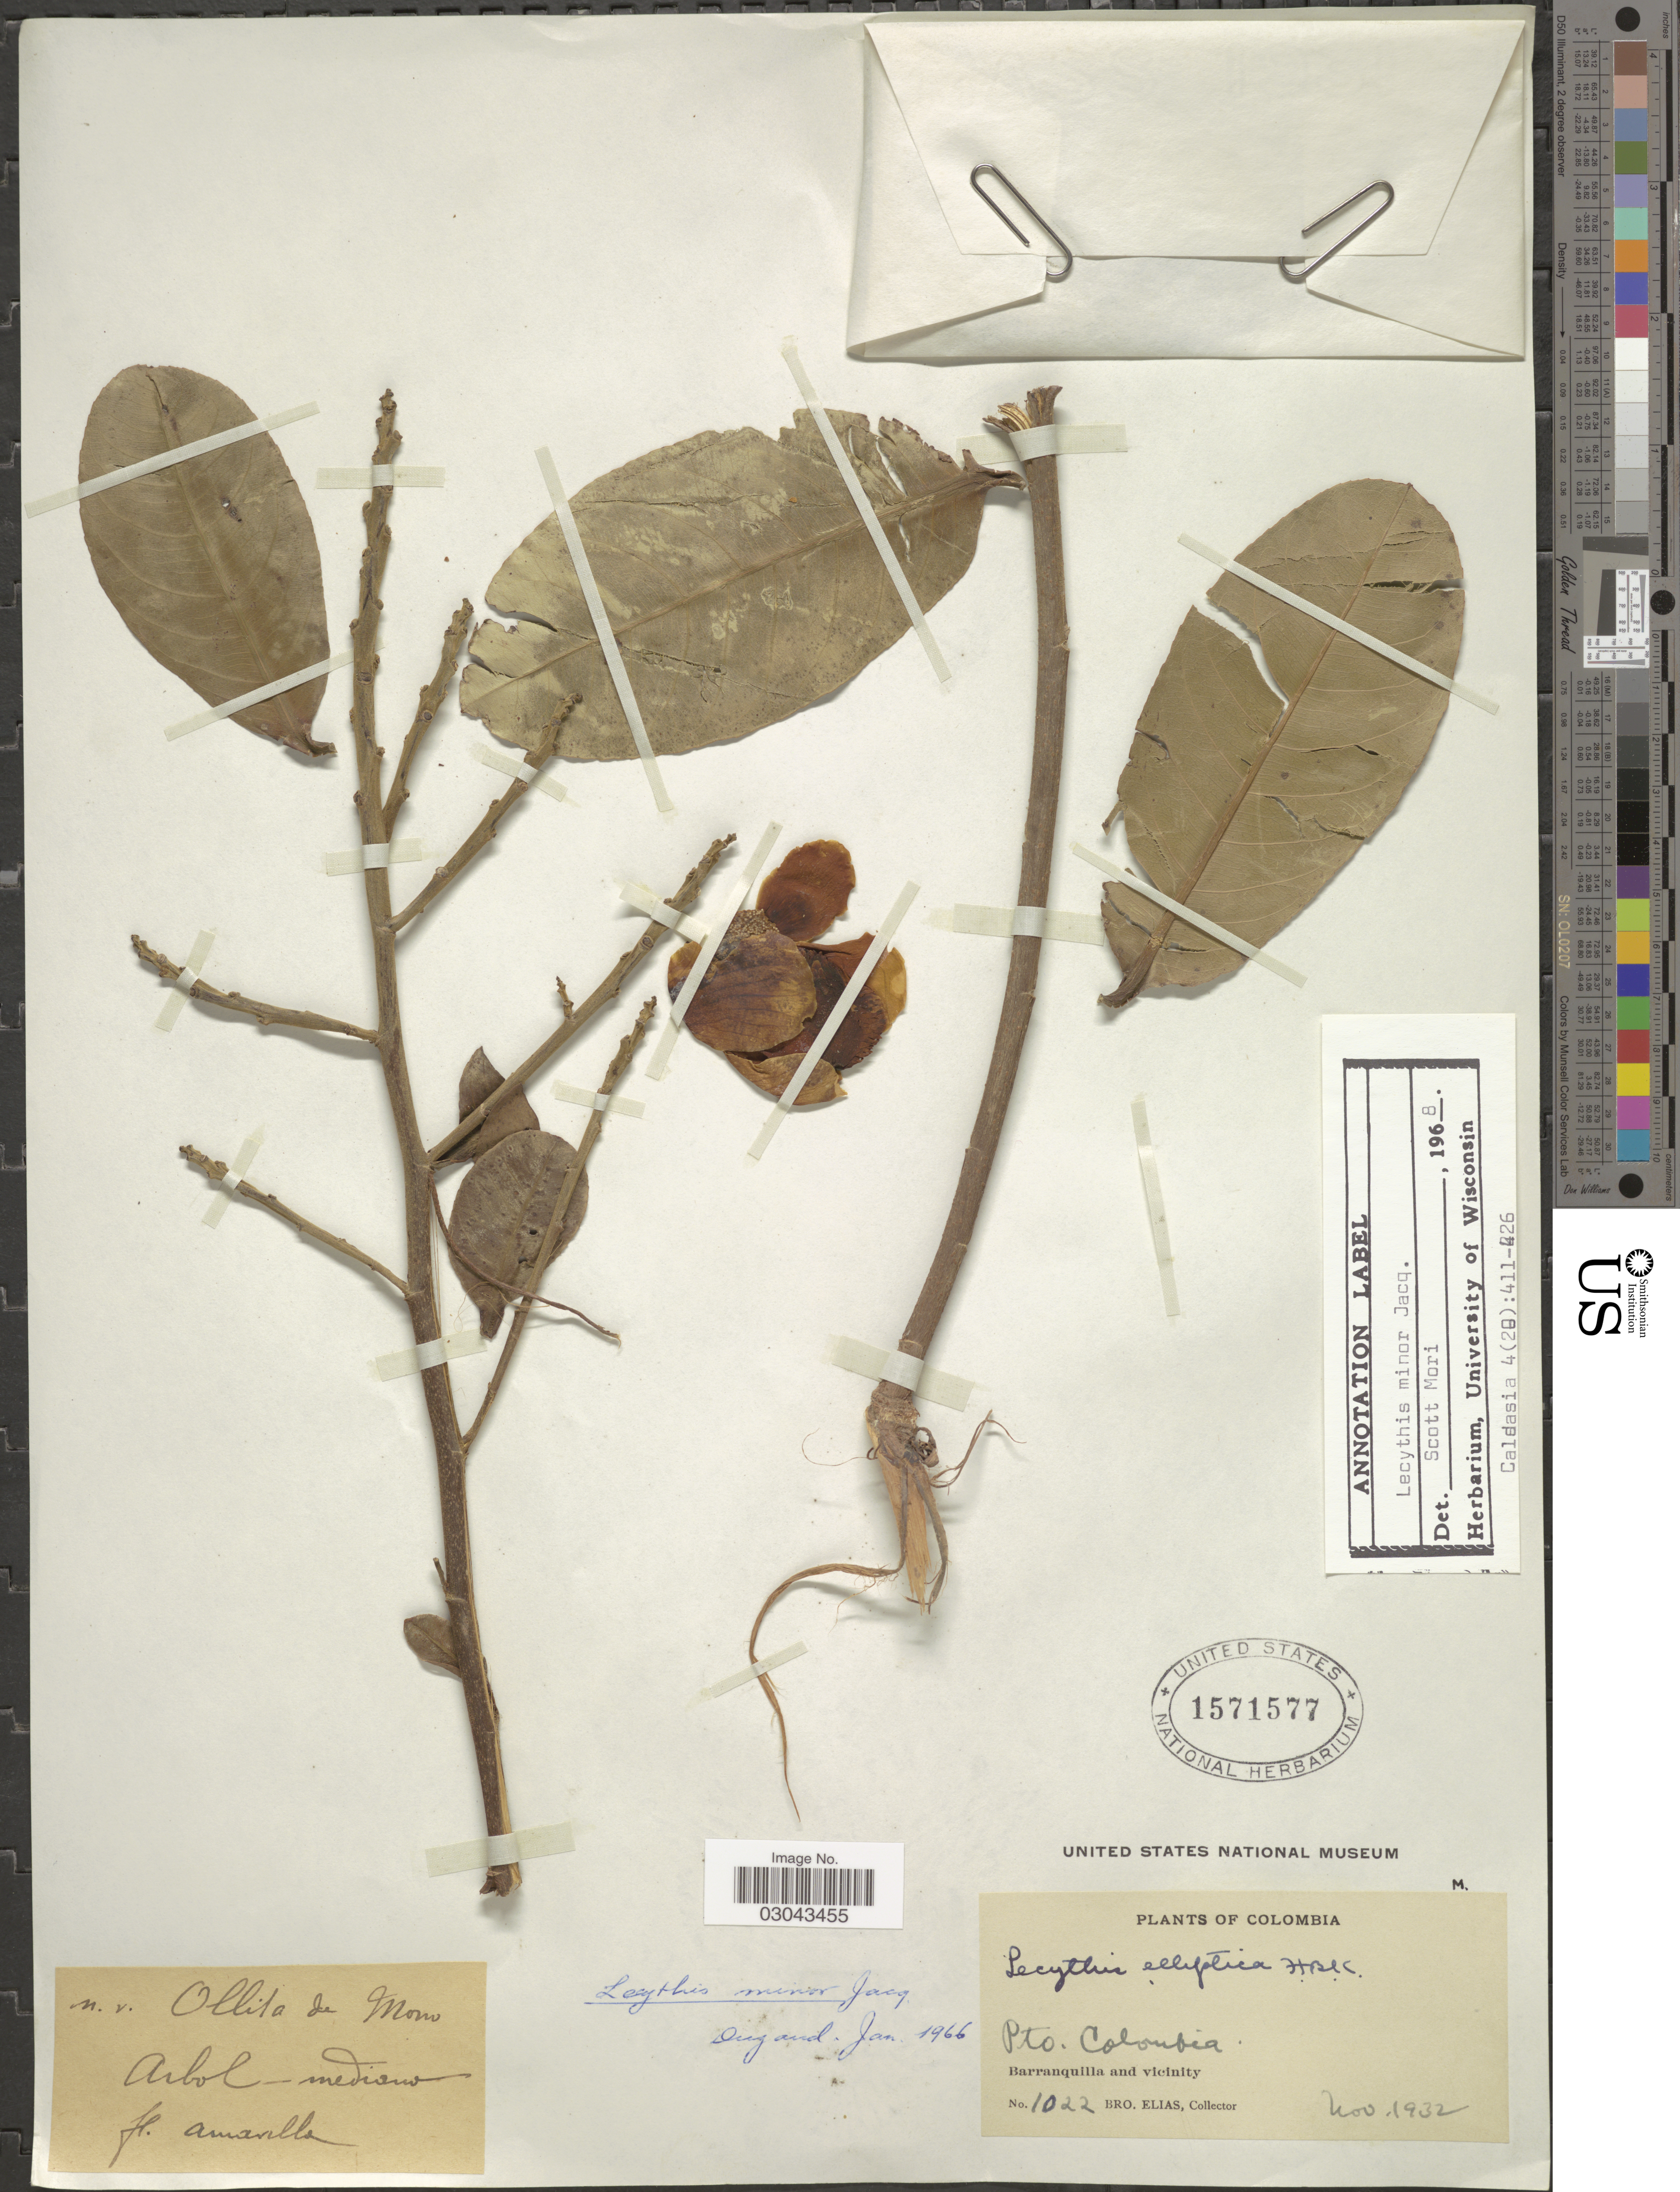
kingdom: Plantae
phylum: Tracheophyta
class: Magnoliopsida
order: Ericales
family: Lecythidaceae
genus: Lecythis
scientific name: Lecythis minor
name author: Jacq.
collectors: Bro. Elias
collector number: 1022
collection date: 1932-11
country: Colombia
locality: Pto. Colombia, Barranquilla and vicinity.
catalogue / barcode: US 1571577